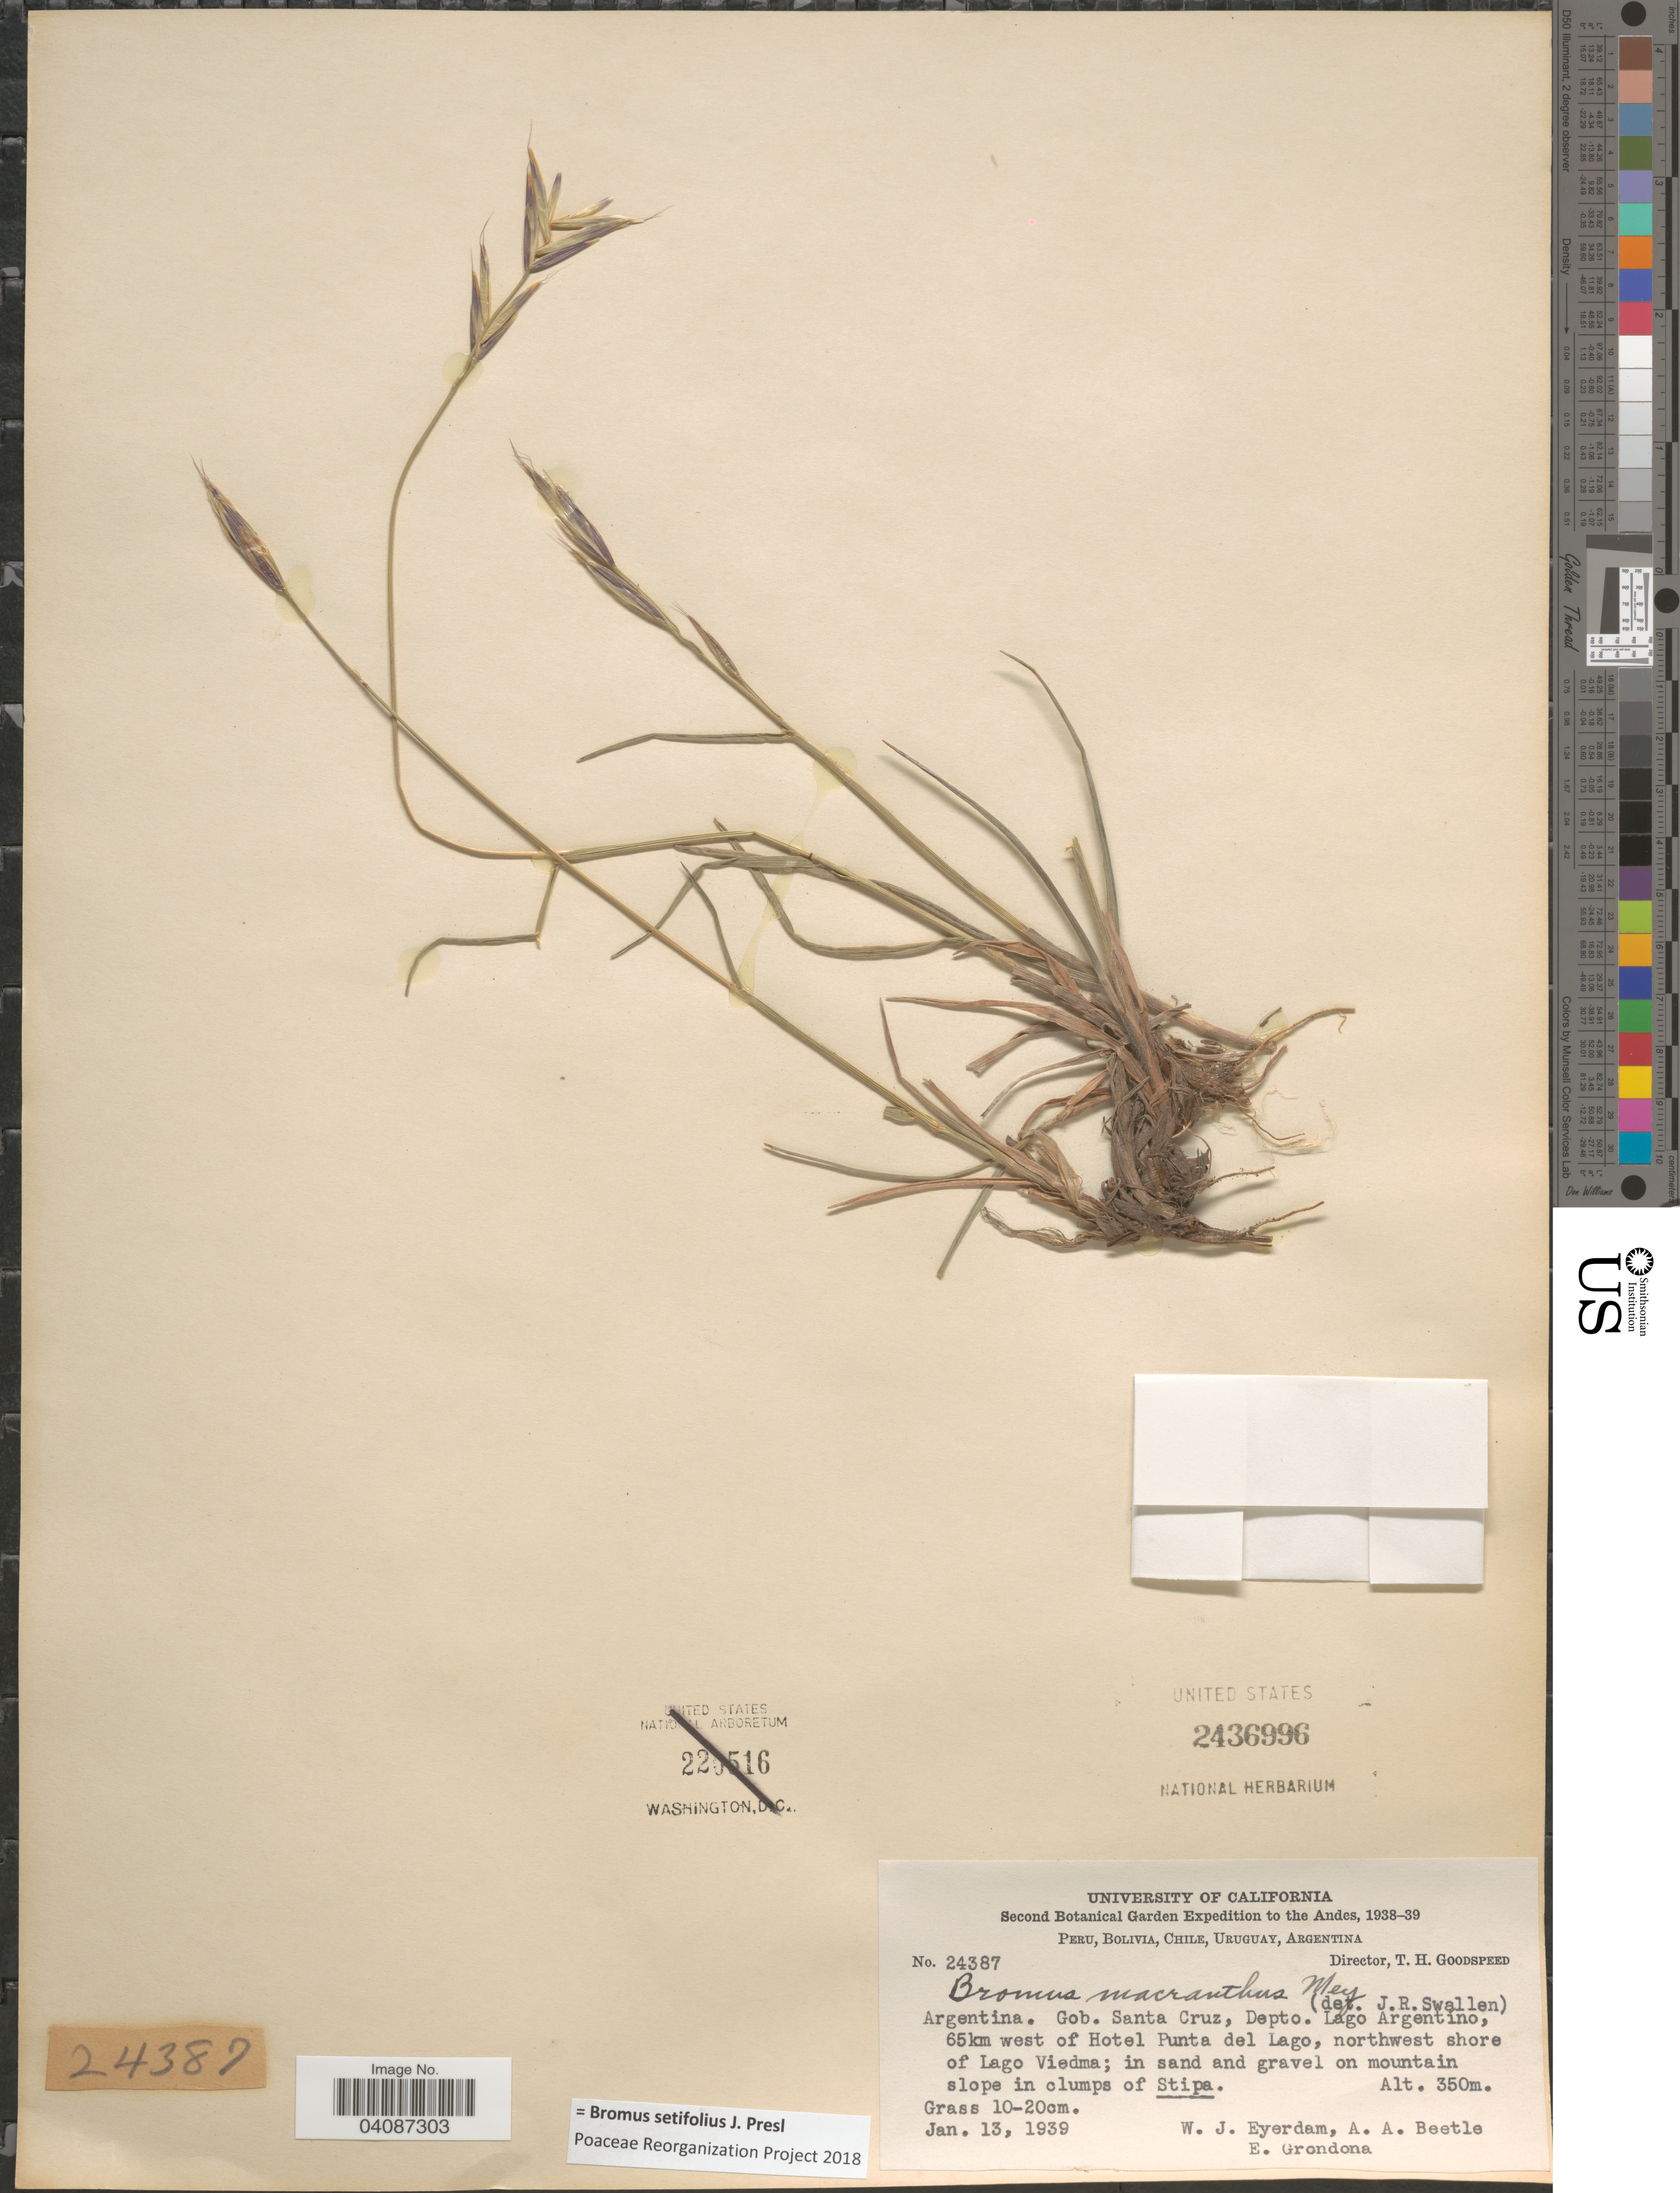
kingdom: Plantae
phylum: Tracheophyta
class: Liliopsida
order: Poales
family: Poaceae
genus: Bromus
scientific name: Bromus setifolius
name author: J. Presl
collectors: W. J. Eyerdam, A. A. Beetle & E. Grondona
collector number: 24387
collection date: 1939-01-13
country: Argentina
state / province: Santa Cruz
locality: Gob. Santa Cruz, Depto. Lago Argentino, 65km west of Hotel Punta del Lago, northwest shore of Lago Viedma, in sand and gravel on mountain slope in clumps of Stipa.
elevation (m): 350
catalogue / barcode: US 2436996